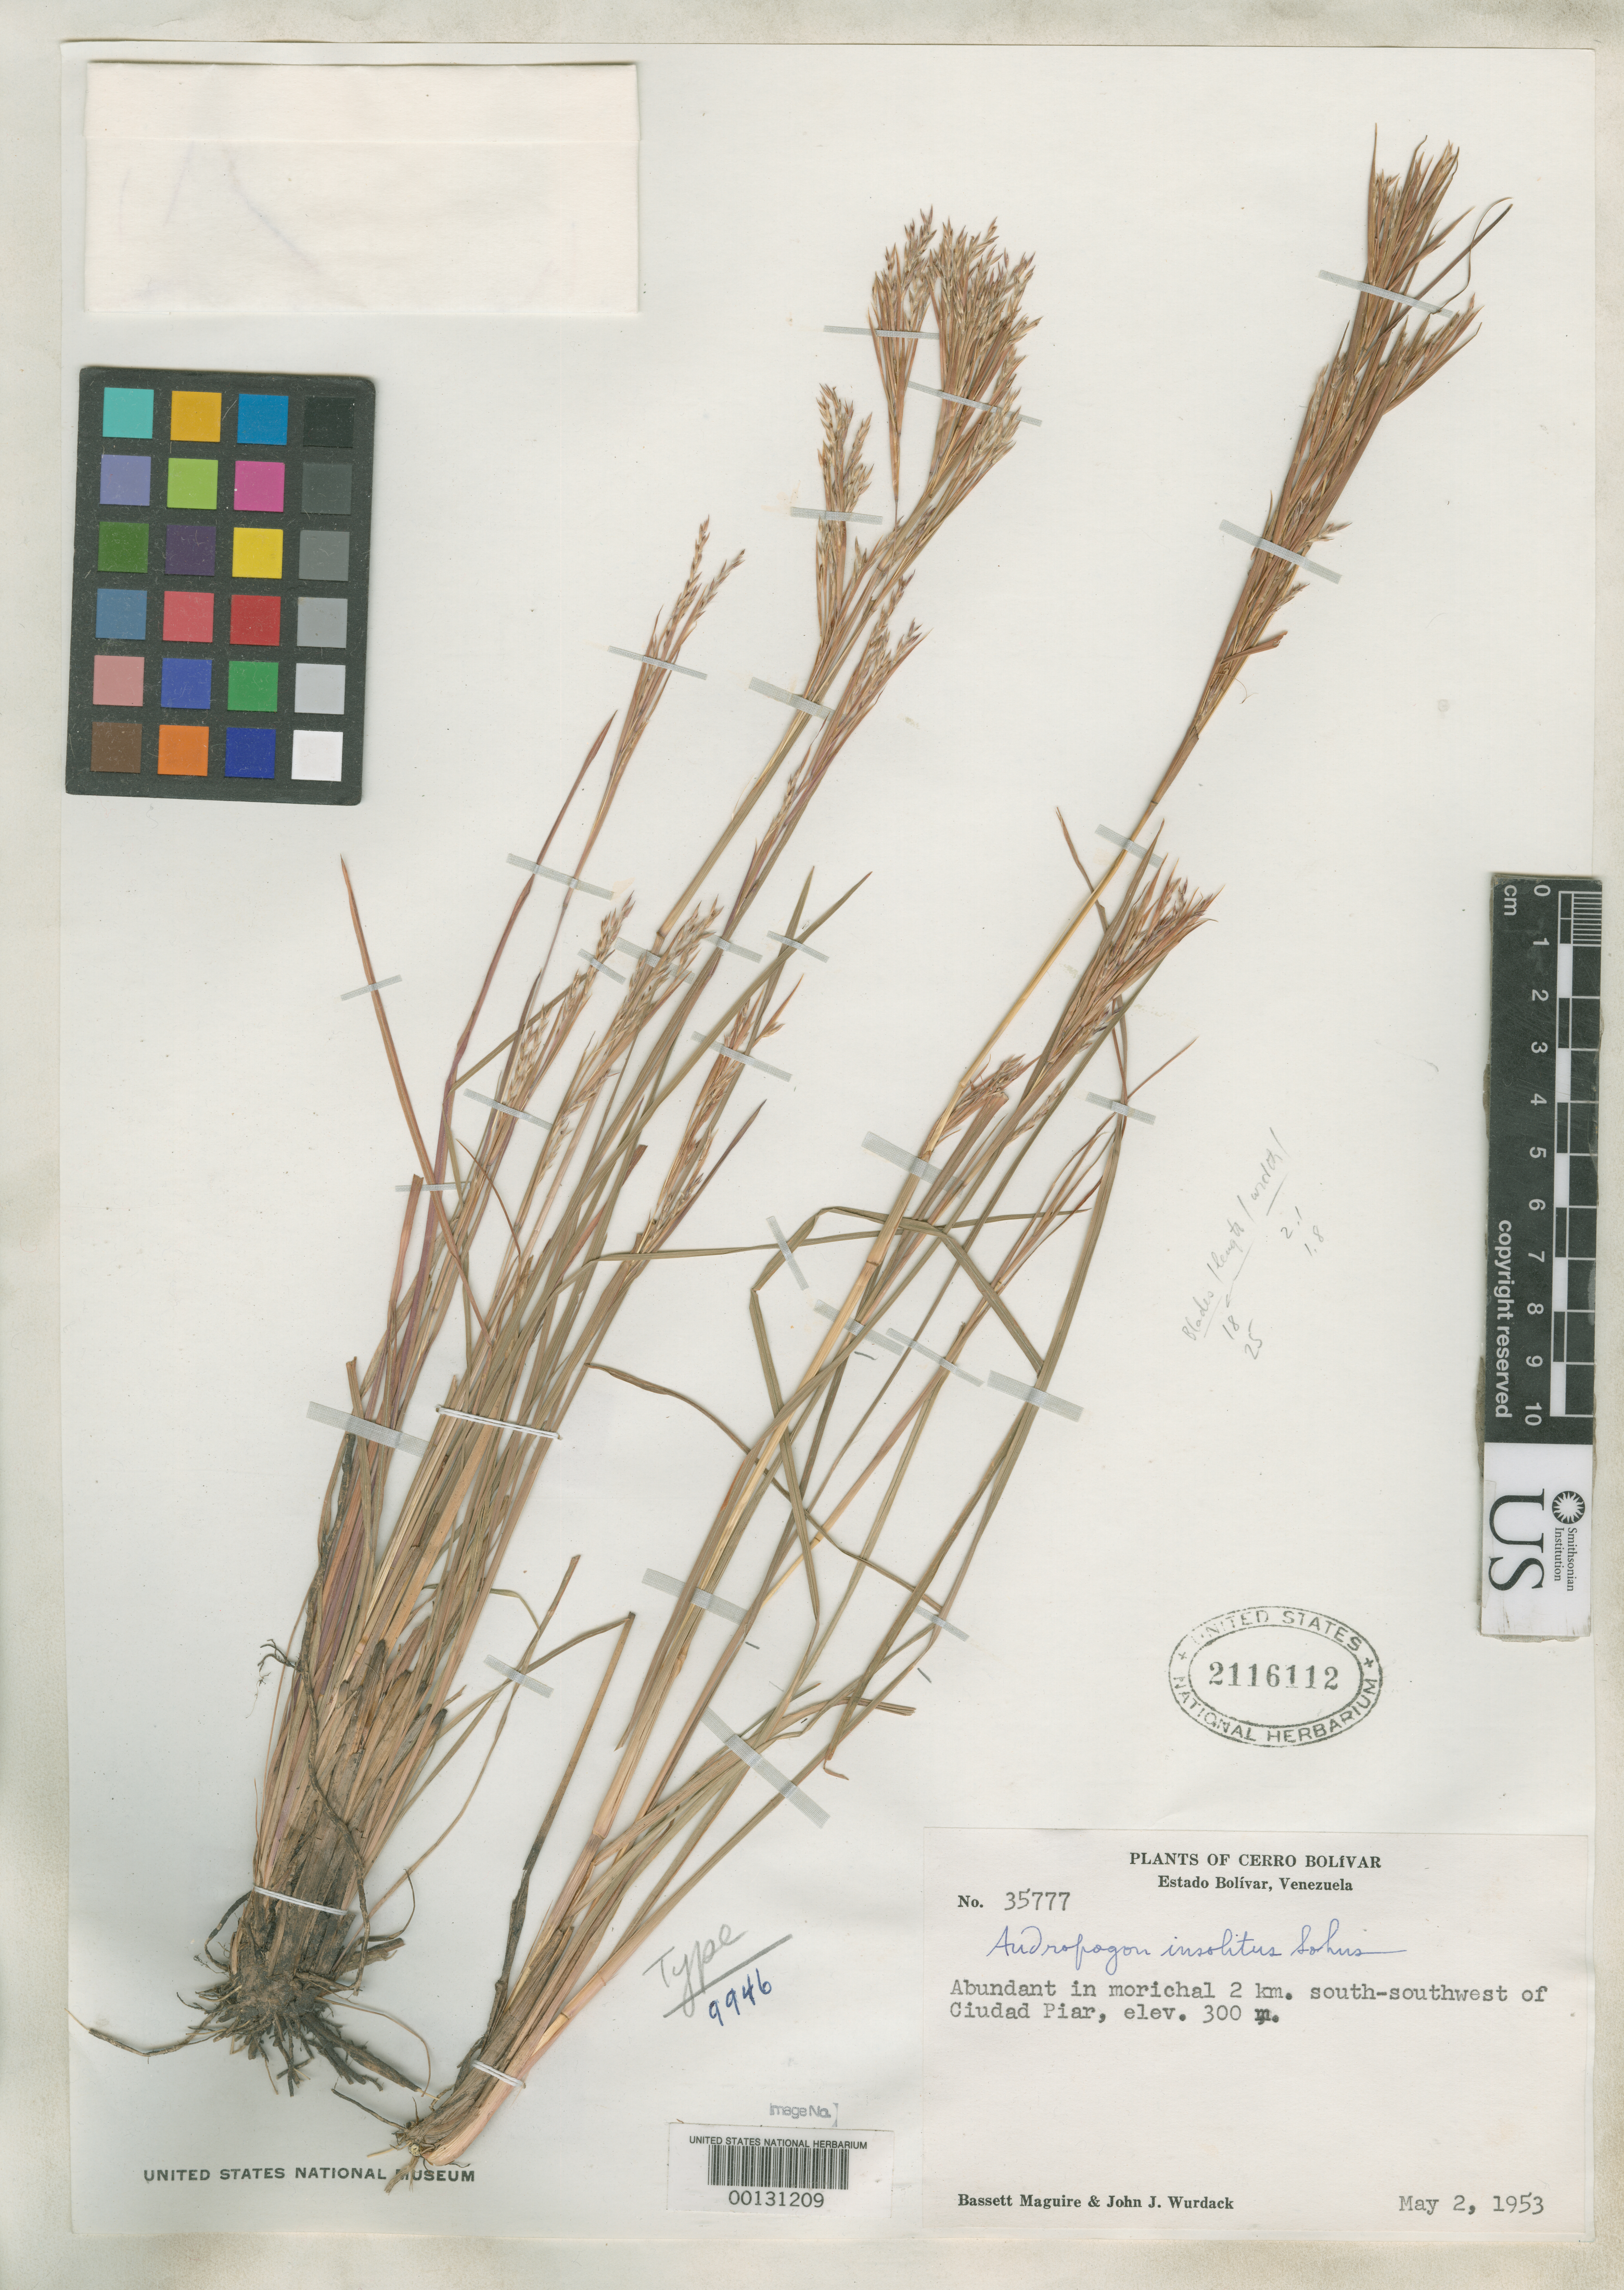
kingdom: Plantae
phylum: Tracheophyta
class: Liliopsida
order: Poales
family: Poaceae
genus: Andropogon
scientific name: Andropogon insolitus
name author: Sohns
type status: Holotype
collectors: B. Maguire & J. J. Wurdack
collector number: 35777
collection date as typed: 02 May 1953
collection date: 1953-05-02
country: Venezuela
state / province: Bolivar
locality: Alt. 300m.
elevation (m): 300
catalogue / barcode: US 2116112